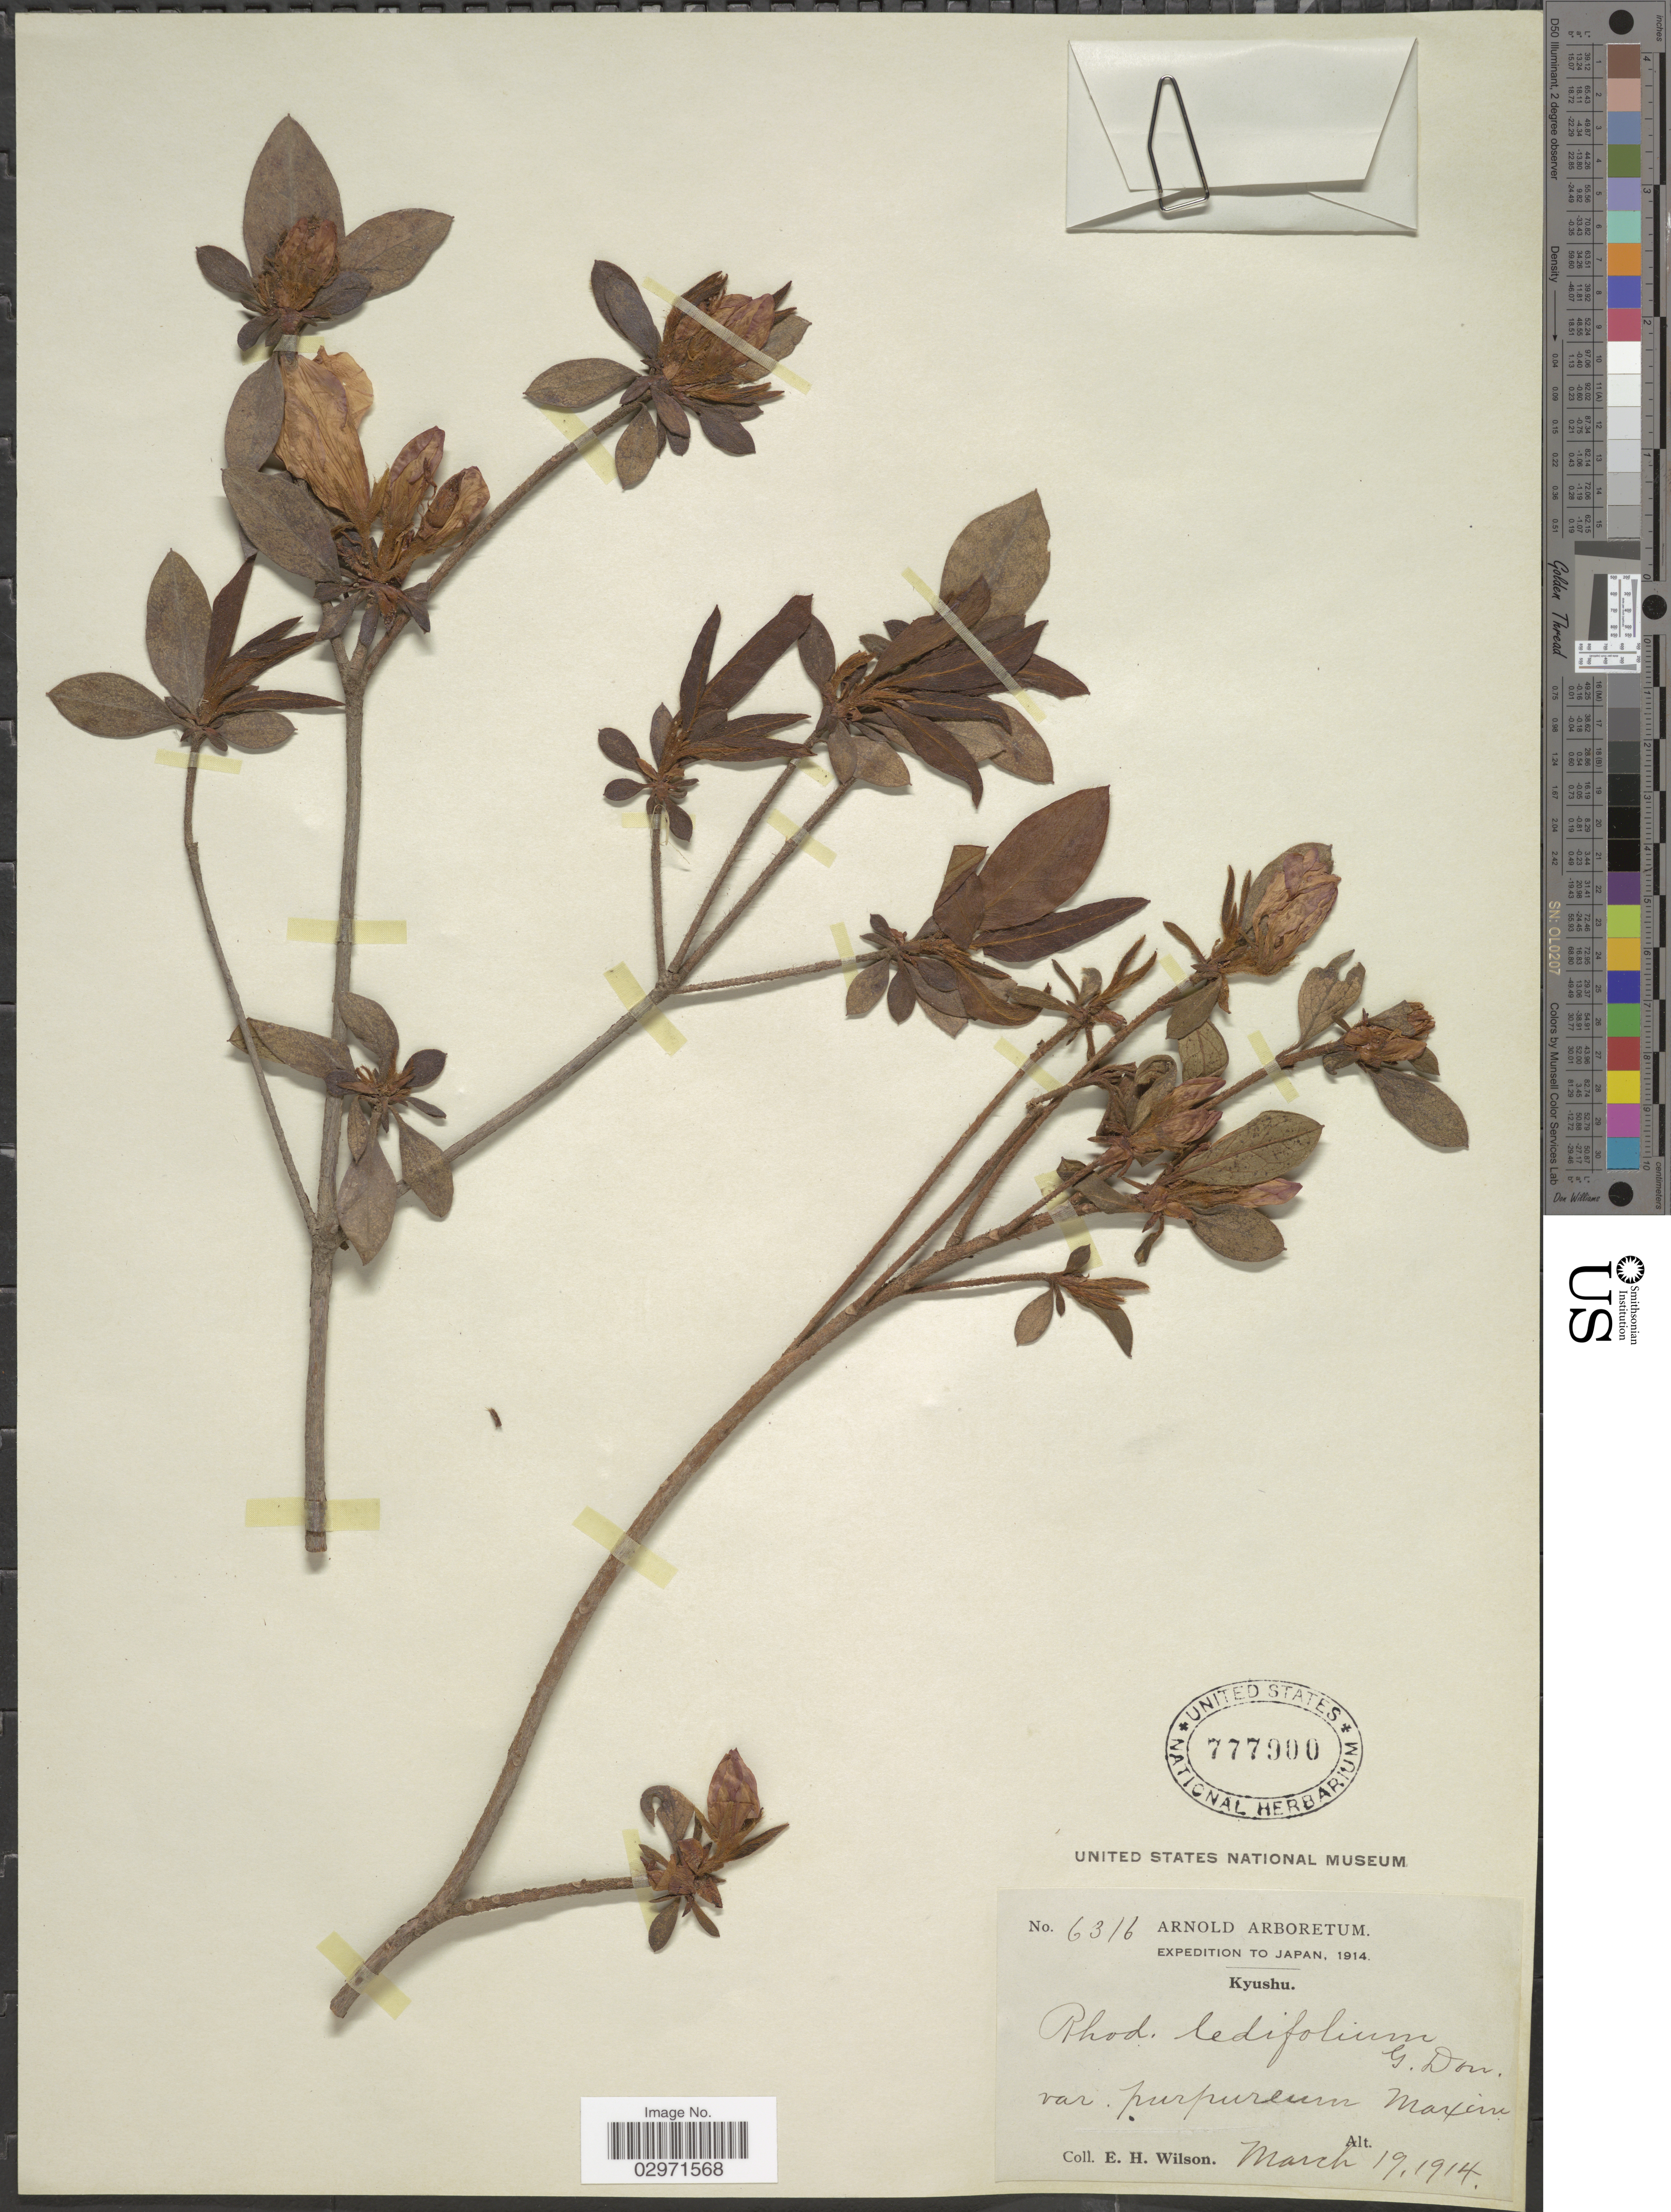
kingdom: Plantae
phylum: Tracheophyta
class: Magnoliopsida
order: Ericales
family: Ericaceae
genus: Rhododendron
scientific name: Rhododendron ledifolium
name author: G. Don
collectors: E. Wilson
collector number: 6316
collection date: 1914-03-19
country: Japan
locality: Kyushu.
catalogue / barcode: US 777900